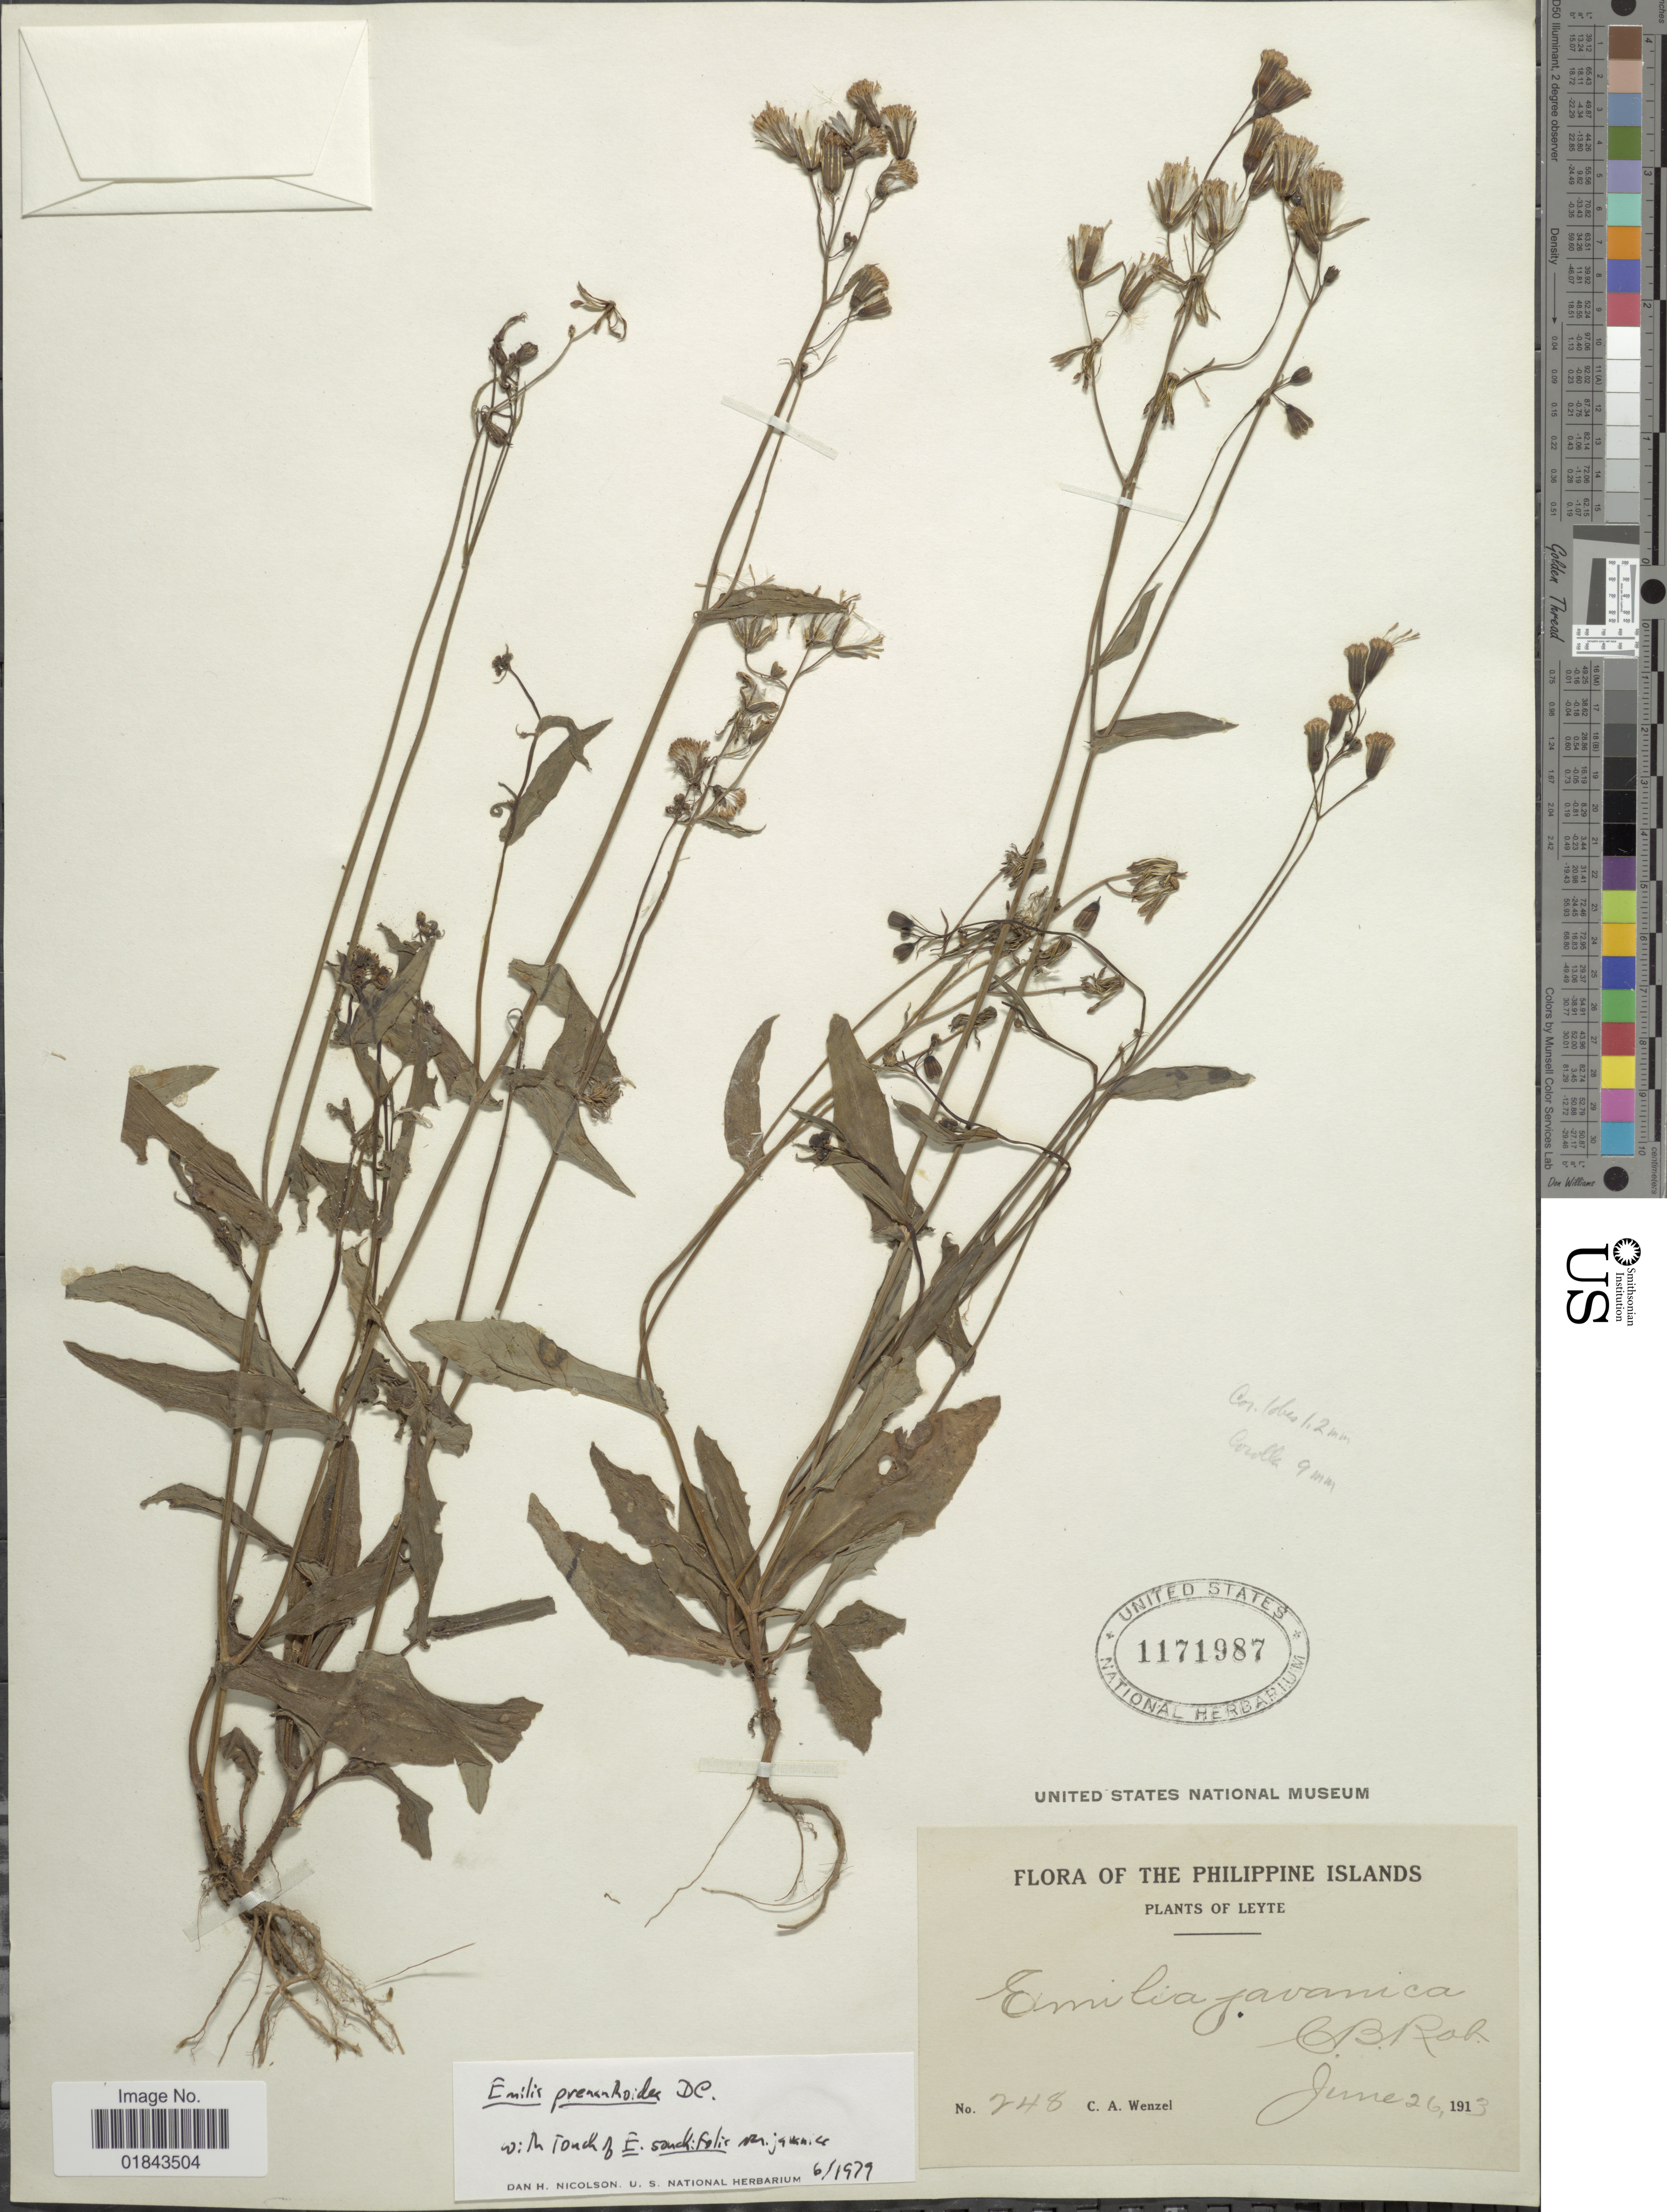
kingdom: Plantae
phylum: Tracheophyta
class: Magnoliopsida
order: Asterales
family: Asteraceae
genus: Emilia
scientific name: Emilia prenanthoidea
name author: DC.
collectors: C. Wenzel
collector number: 248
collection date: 1913-06-21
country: Philippines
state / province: Eastern Visayas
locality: The Philippine Islands, Leyte.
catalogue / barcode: US 1171987